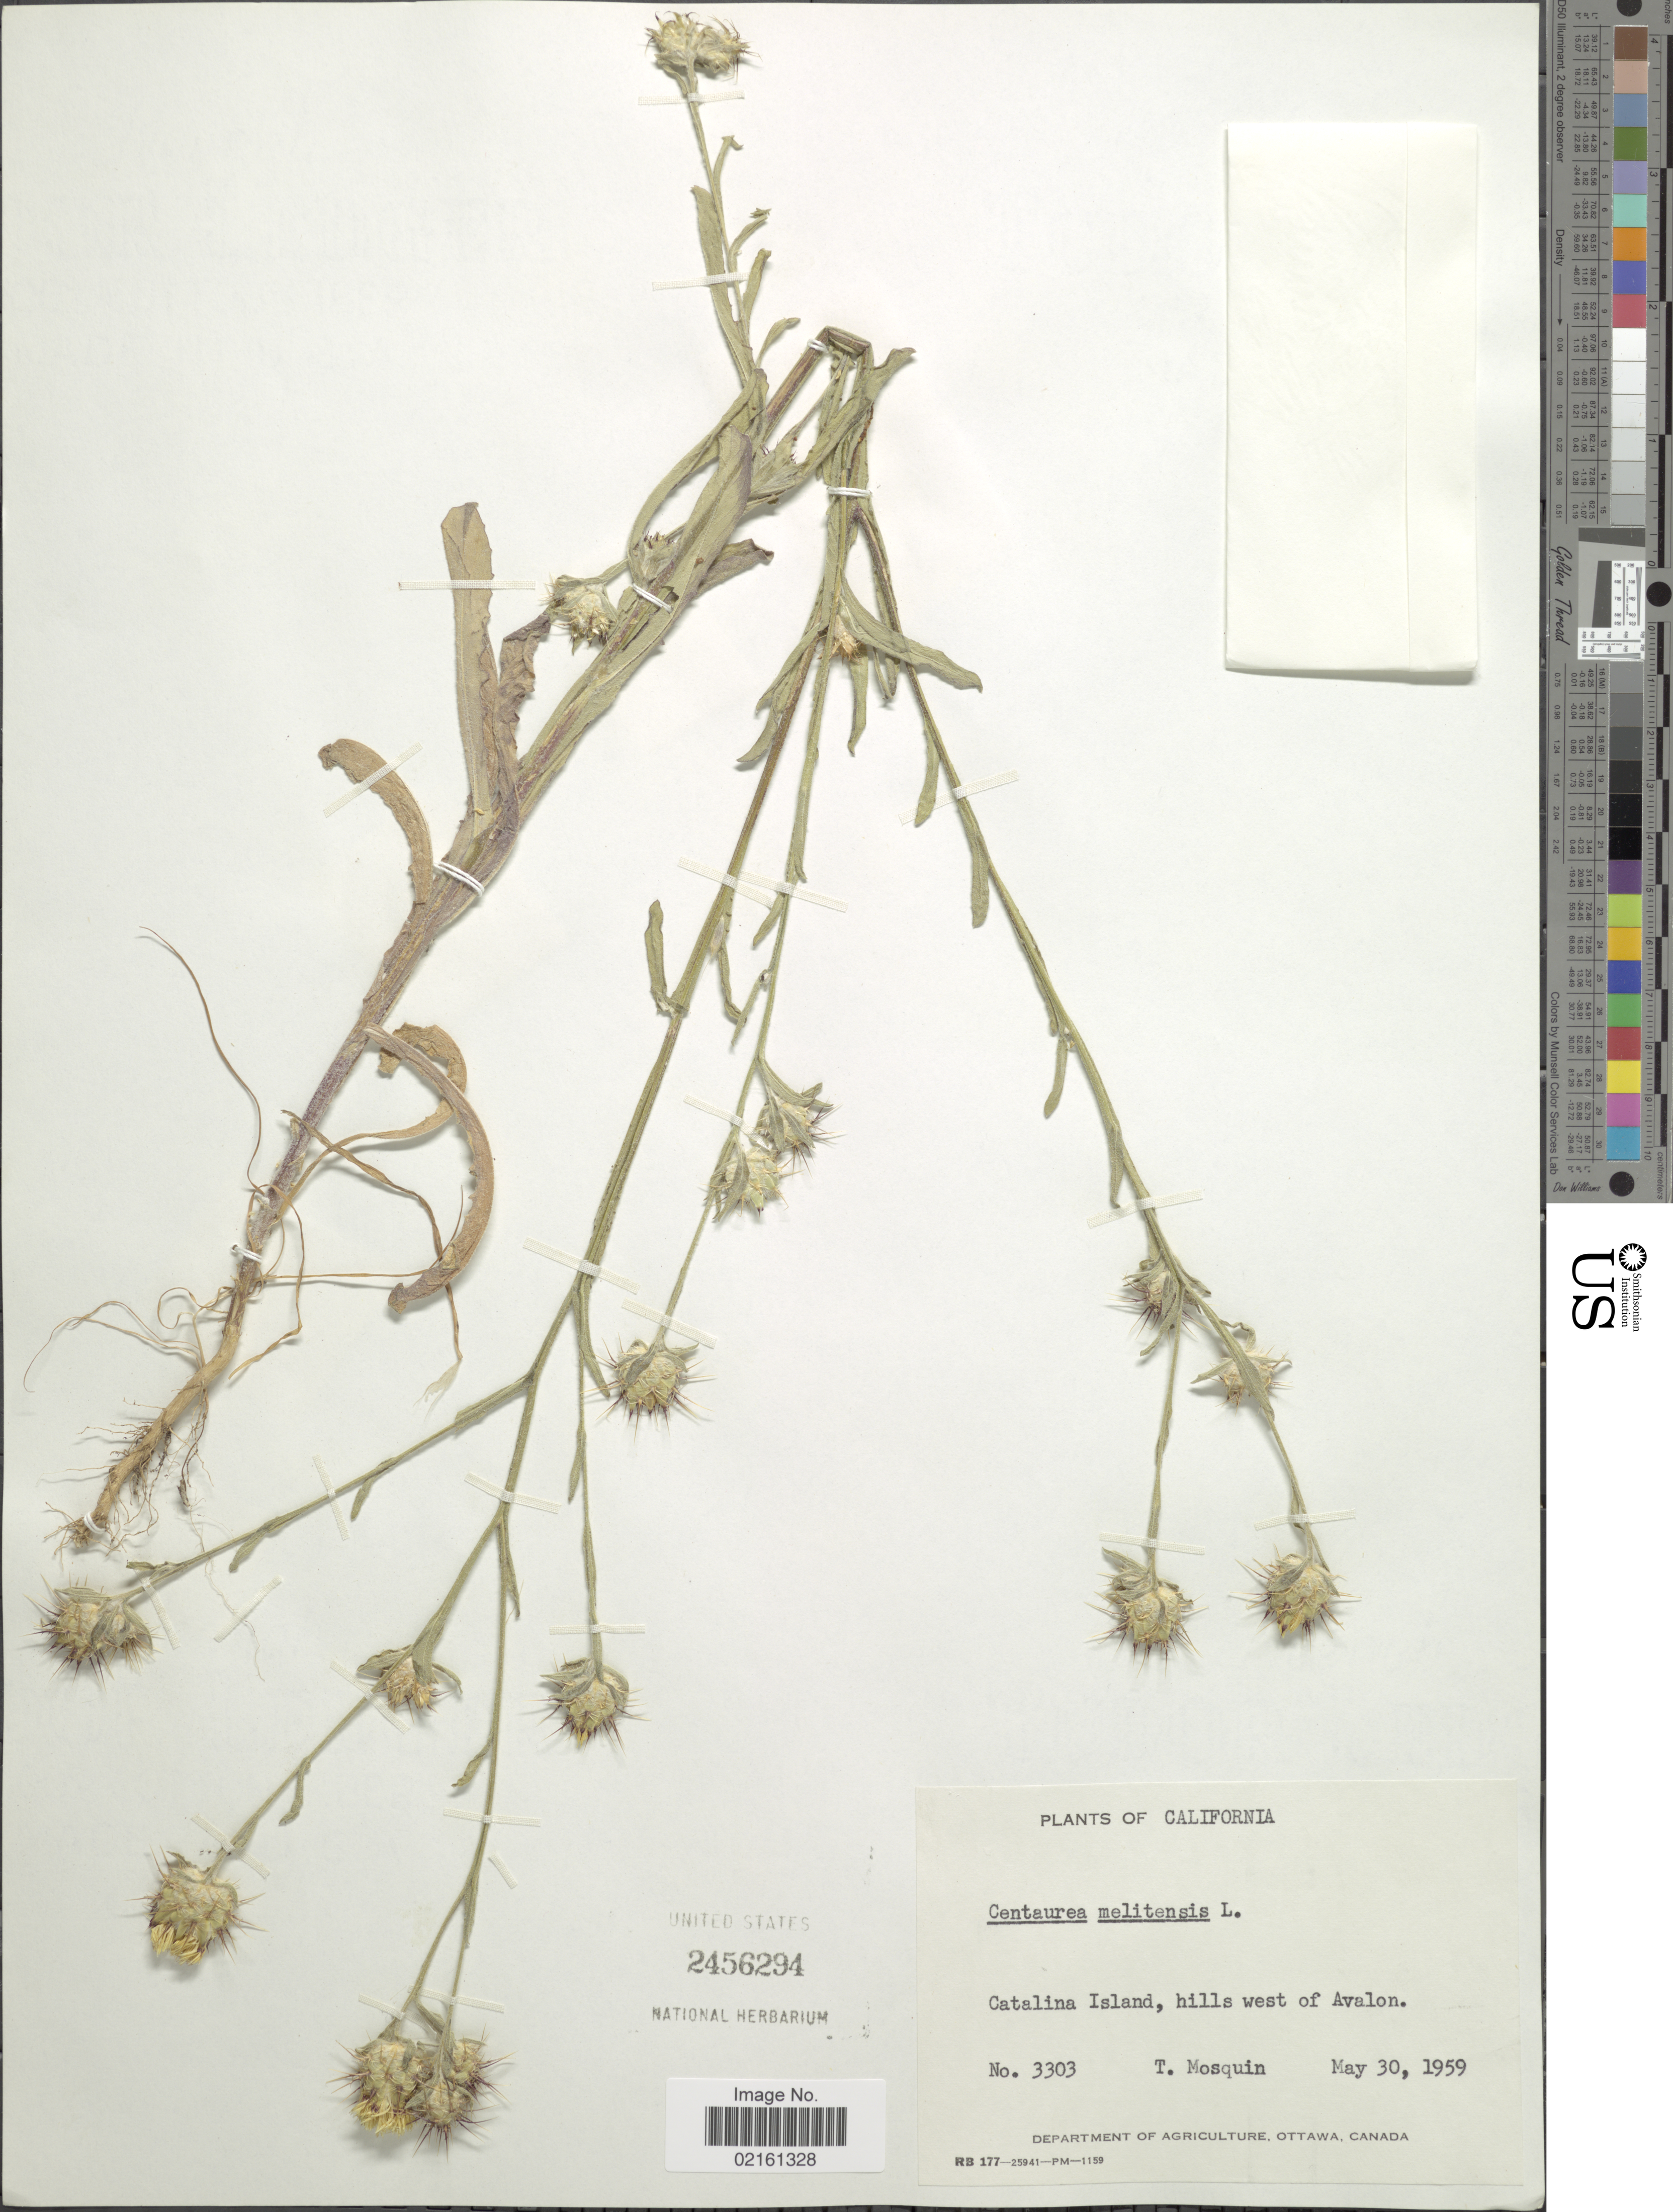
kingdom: Plantae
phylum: Tracheophyta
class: Magnoliopsida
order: Asterales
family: Asteraceae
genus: Centaurea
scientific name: Centaurea melitensis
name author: L.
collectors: T. Mosquin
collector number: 3303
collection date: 1959-05-30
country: United States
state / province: California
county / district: Los Angeles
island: Santa Catalina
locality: Catalina Island, hills west of Avalon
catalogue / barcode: US 2456294